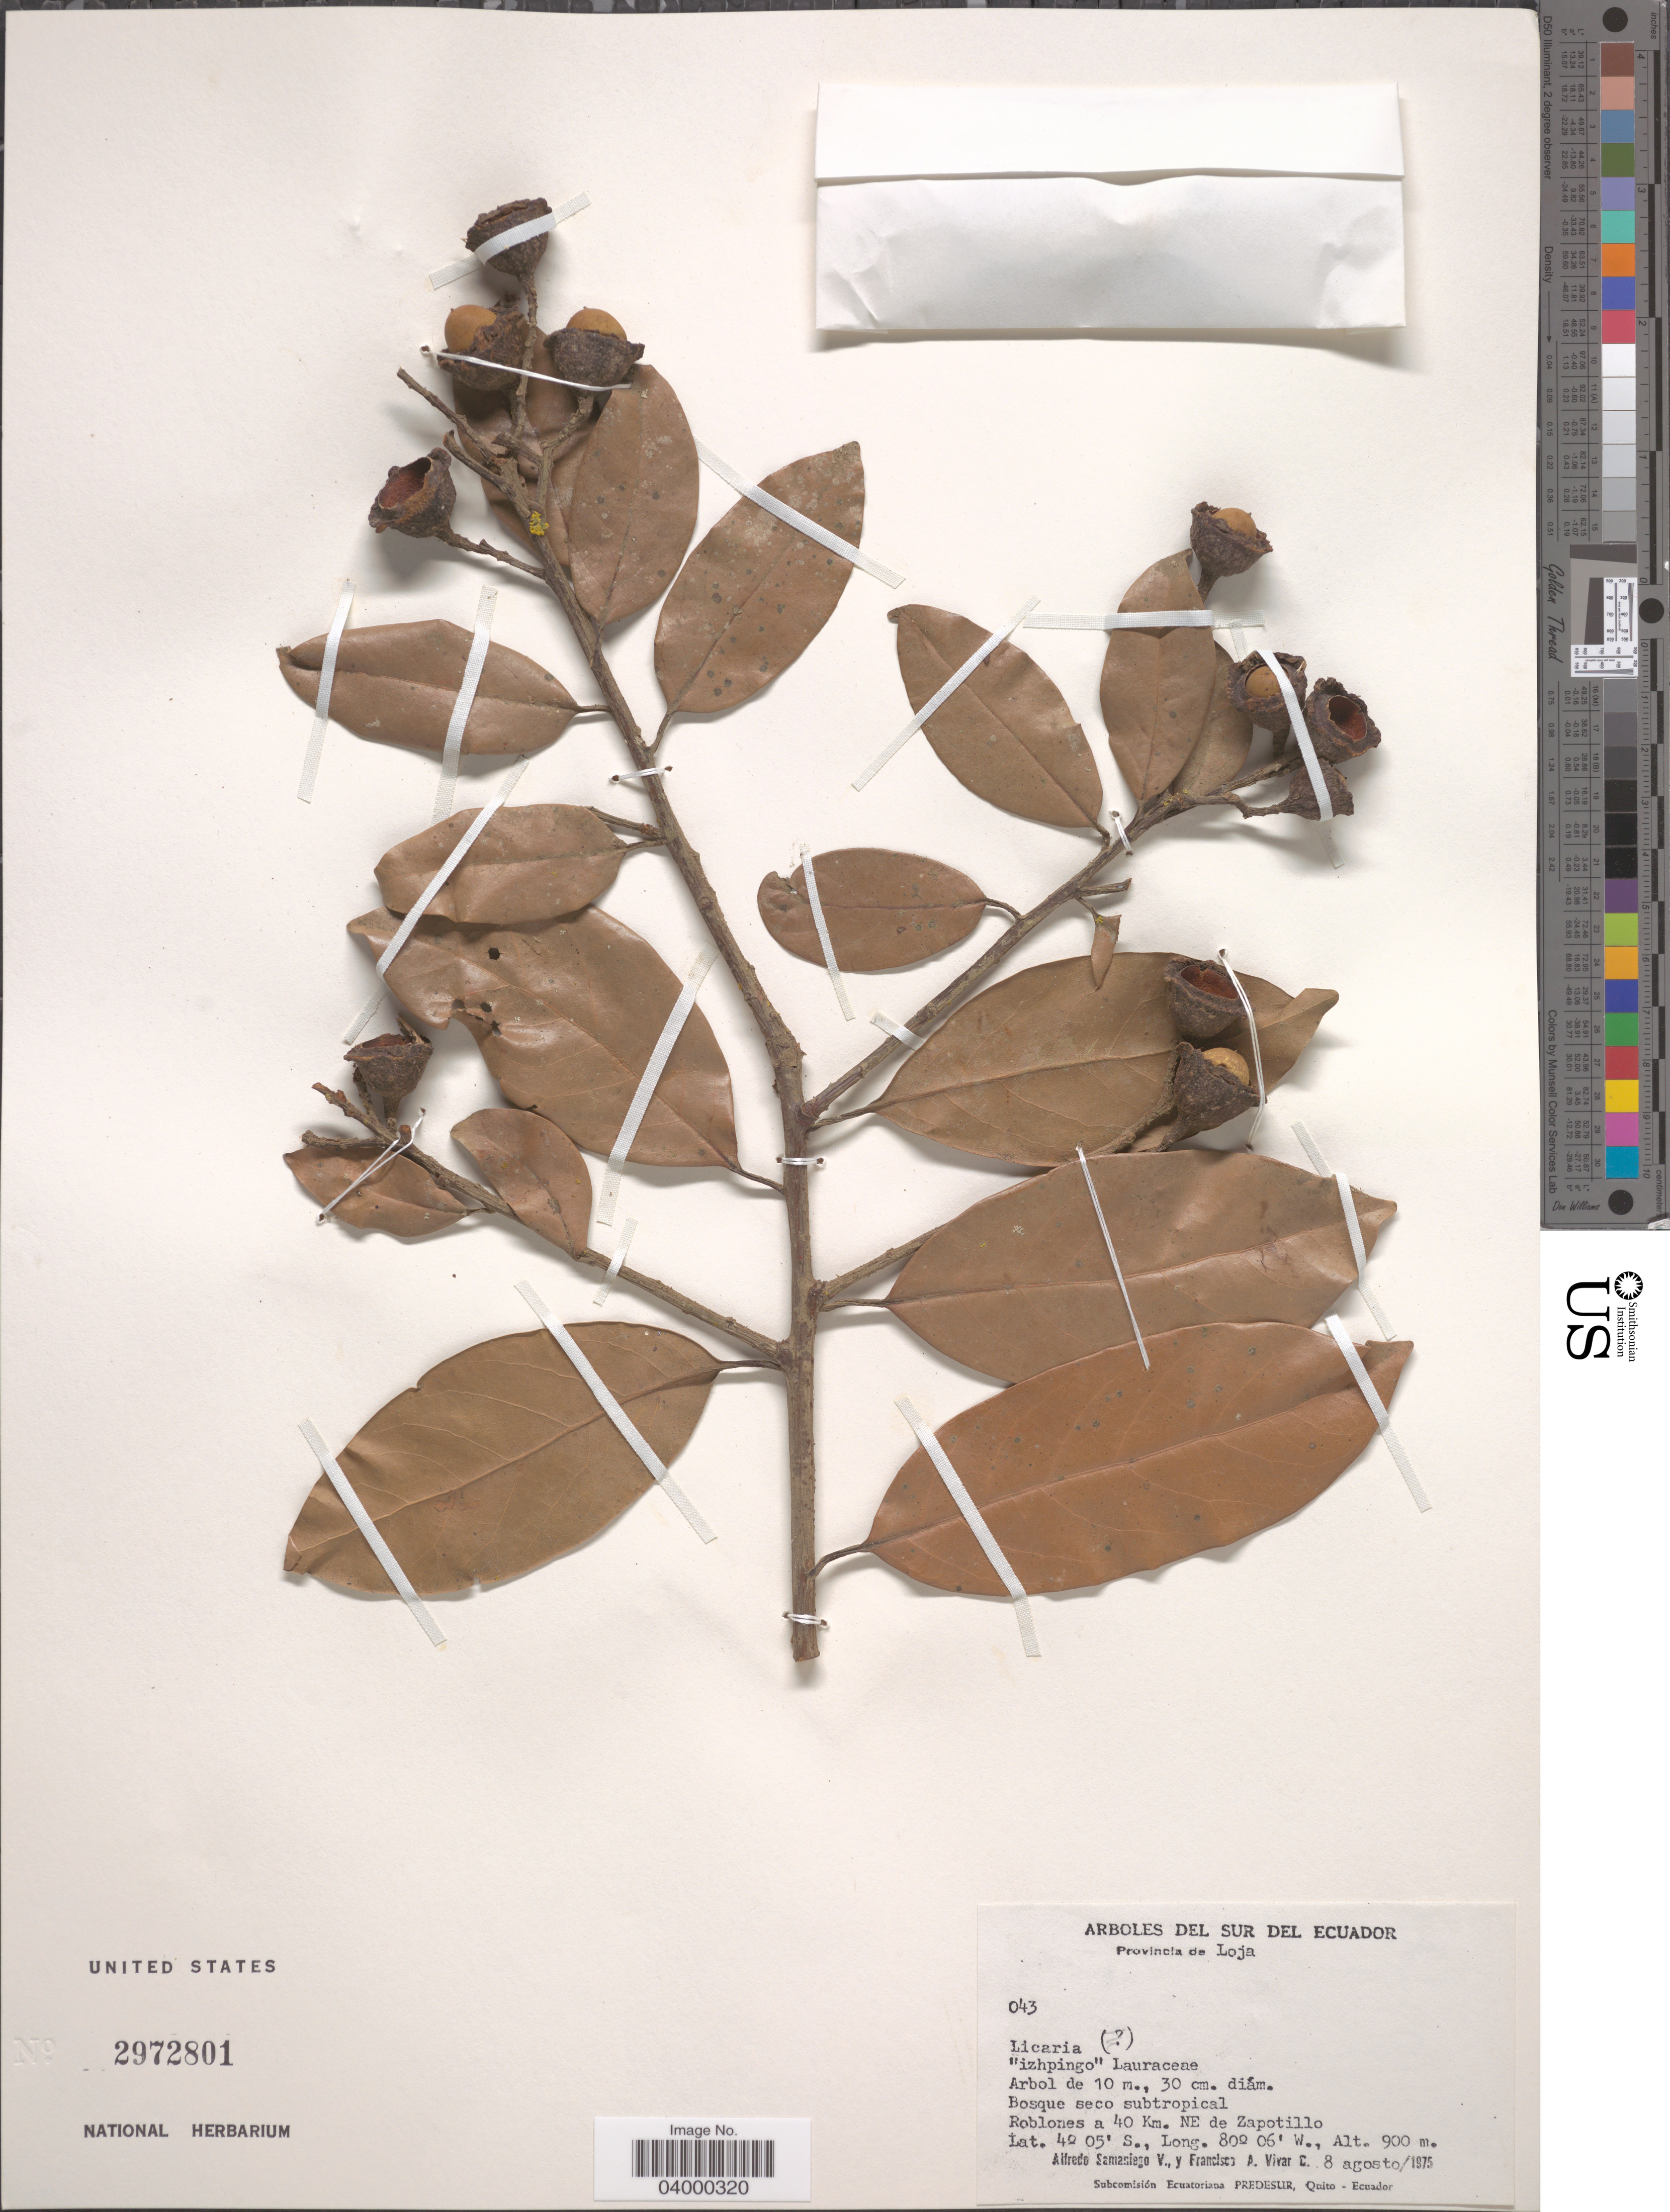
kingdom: Plantae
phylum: Tracheophyta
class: Magnoliopsida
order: Laurales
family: Lauraceae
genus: Licaria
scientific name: Licaria sp.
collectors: A. V. Samaniego & F. A. Vivar C.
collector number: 043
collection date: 1975-08-08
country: Ecuador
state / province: Loja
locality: Sur del Ecuador. Roblones a 40 Km. NE de Zapotillo.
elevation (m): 900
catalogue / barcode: US 2972801